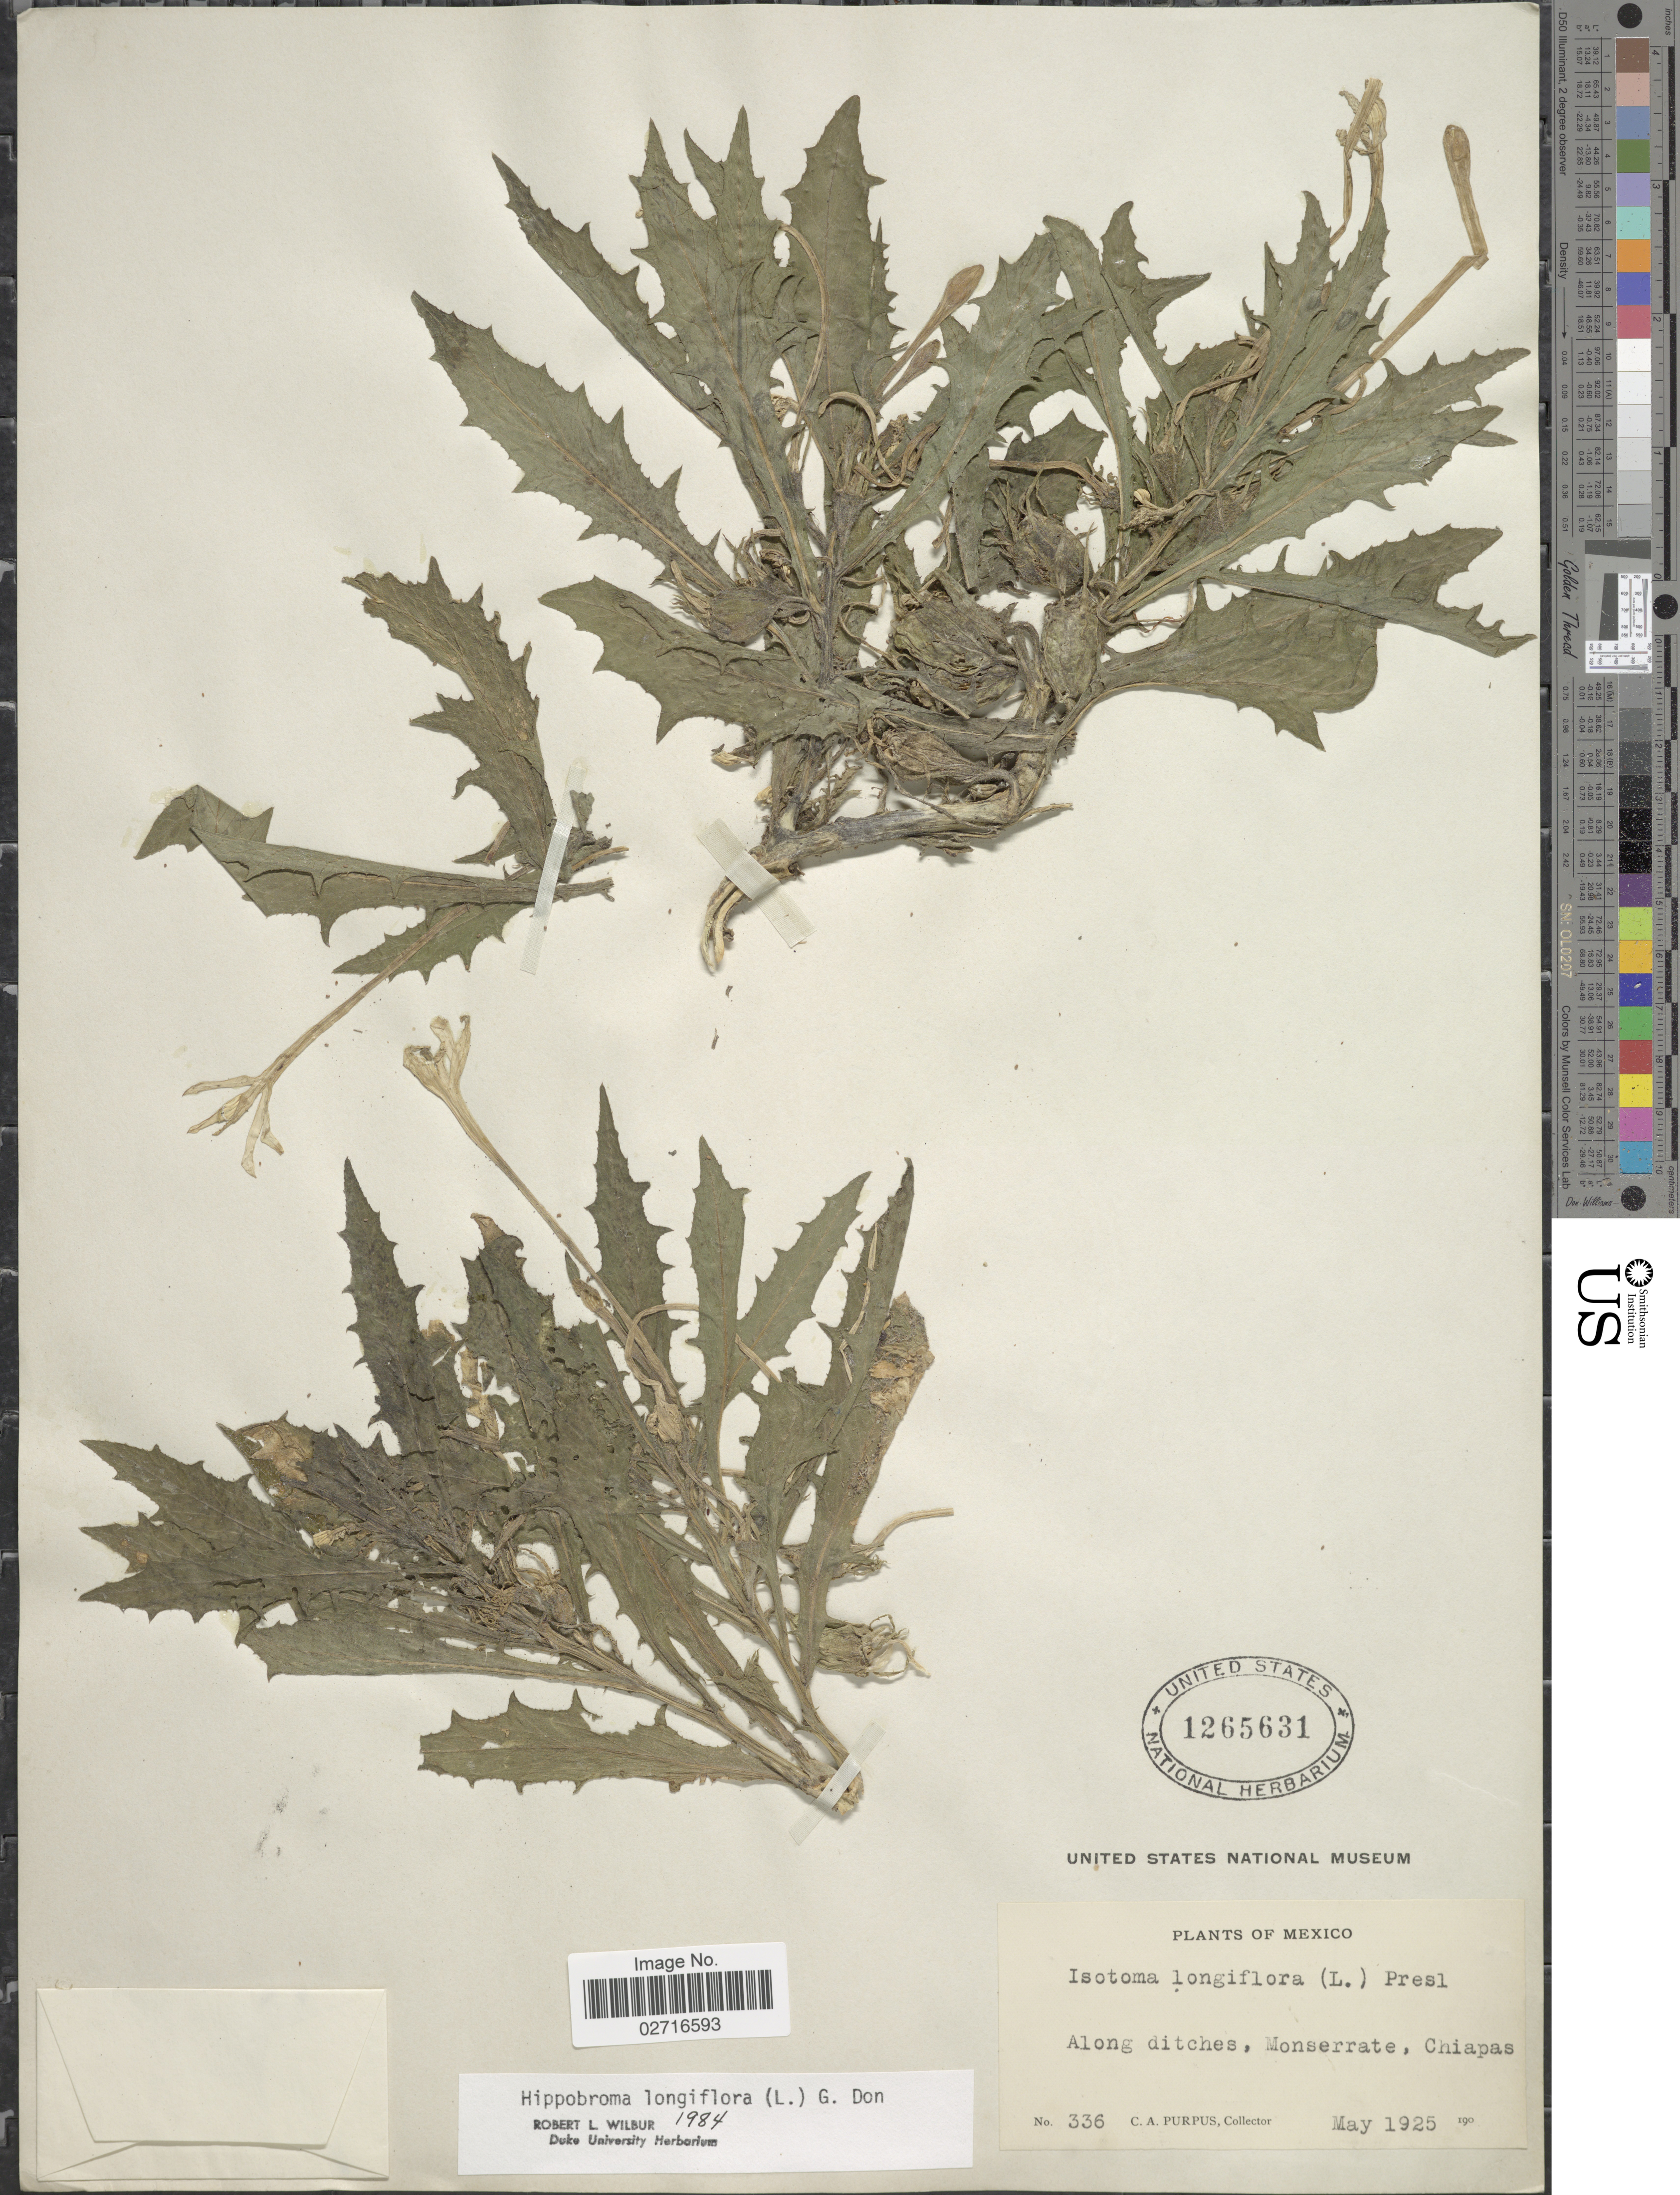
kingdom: Plantae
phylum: Tracheophyta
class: Magnoliopsida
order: Asterales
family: Campanulaceae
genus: Hippobroma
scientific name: Hippobroma longiflora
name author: (L.) G. Don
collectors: C. A. Purpus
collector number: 336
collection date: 1925-05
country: Mexico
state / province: Chiapas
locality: Along ditches, Monserrate.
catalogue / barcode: US 1265631